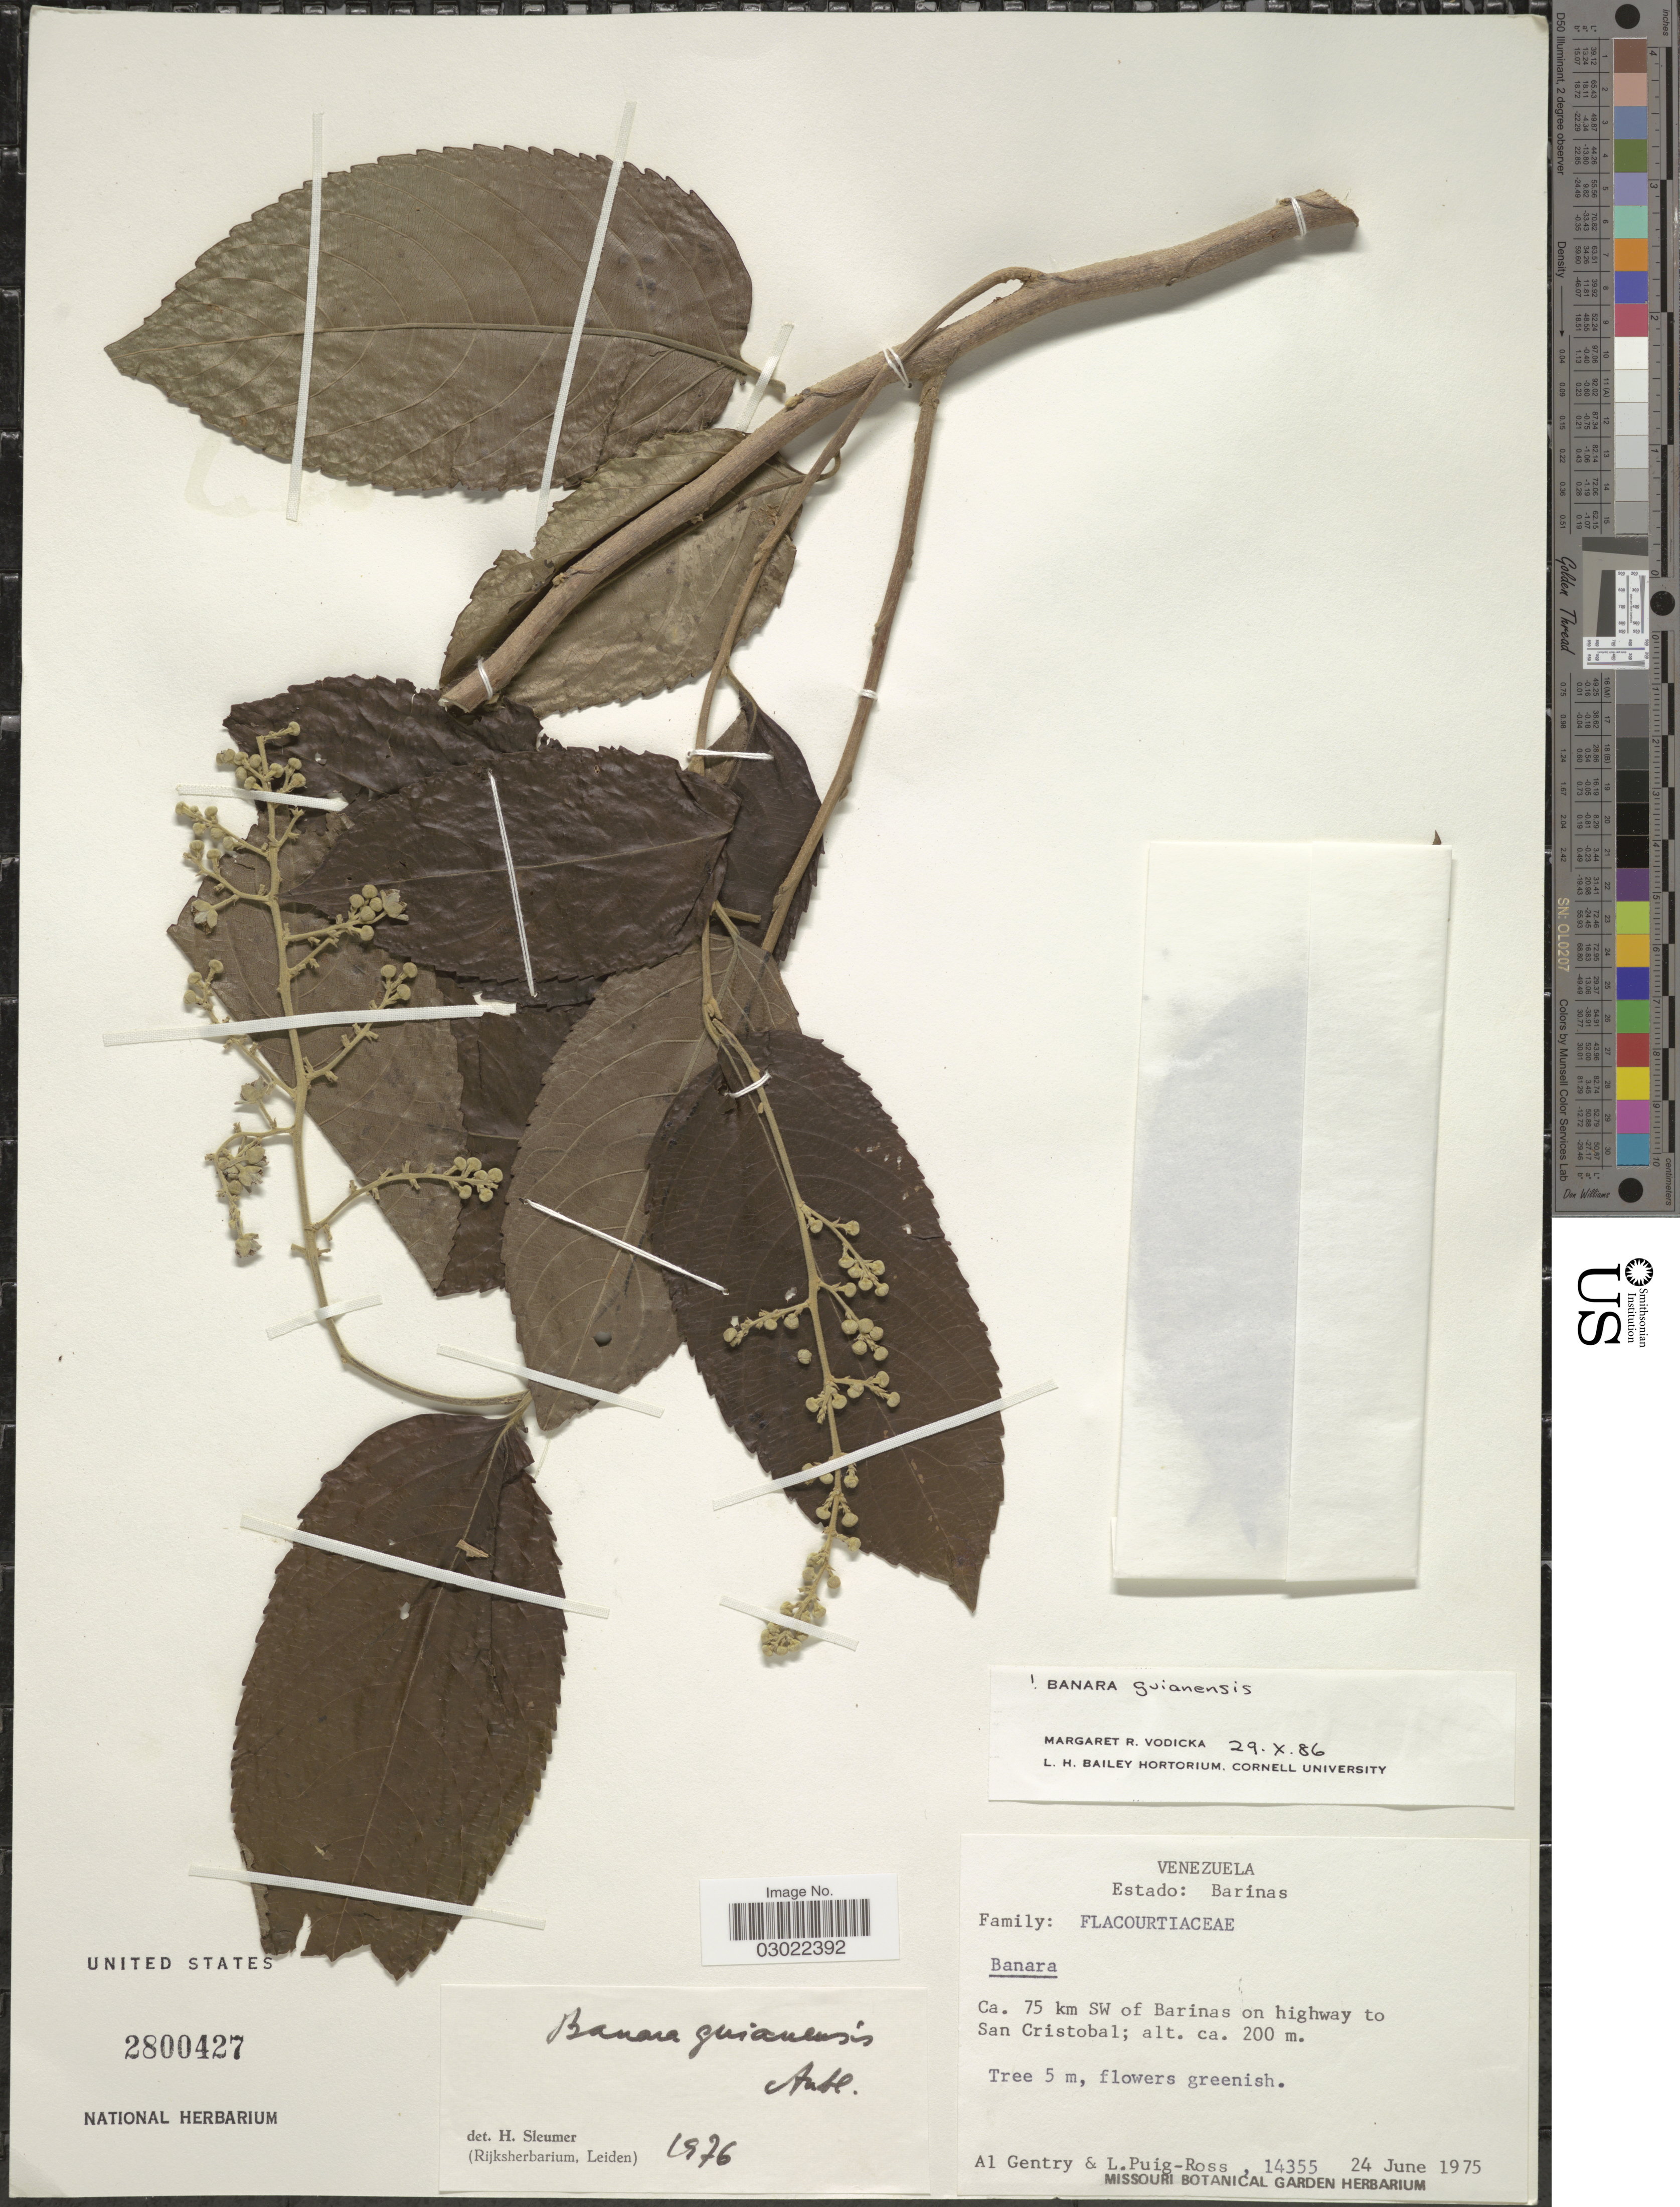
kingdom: Plantae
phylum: Tracheophyta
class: Magnoliopsida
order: Malpighiales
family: Salicaceae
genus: Banara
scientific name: Banara guianensis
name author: Aubl.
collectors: A. H. Gentry & L. Puig-Ross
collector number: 14355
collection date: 1975-06-24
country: Venezuela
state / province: Barinas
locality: Estado: Barinas. Ca. 75 km SW of Barinas on highway to San Cristobal.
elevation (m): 200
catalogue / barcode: US 2800427